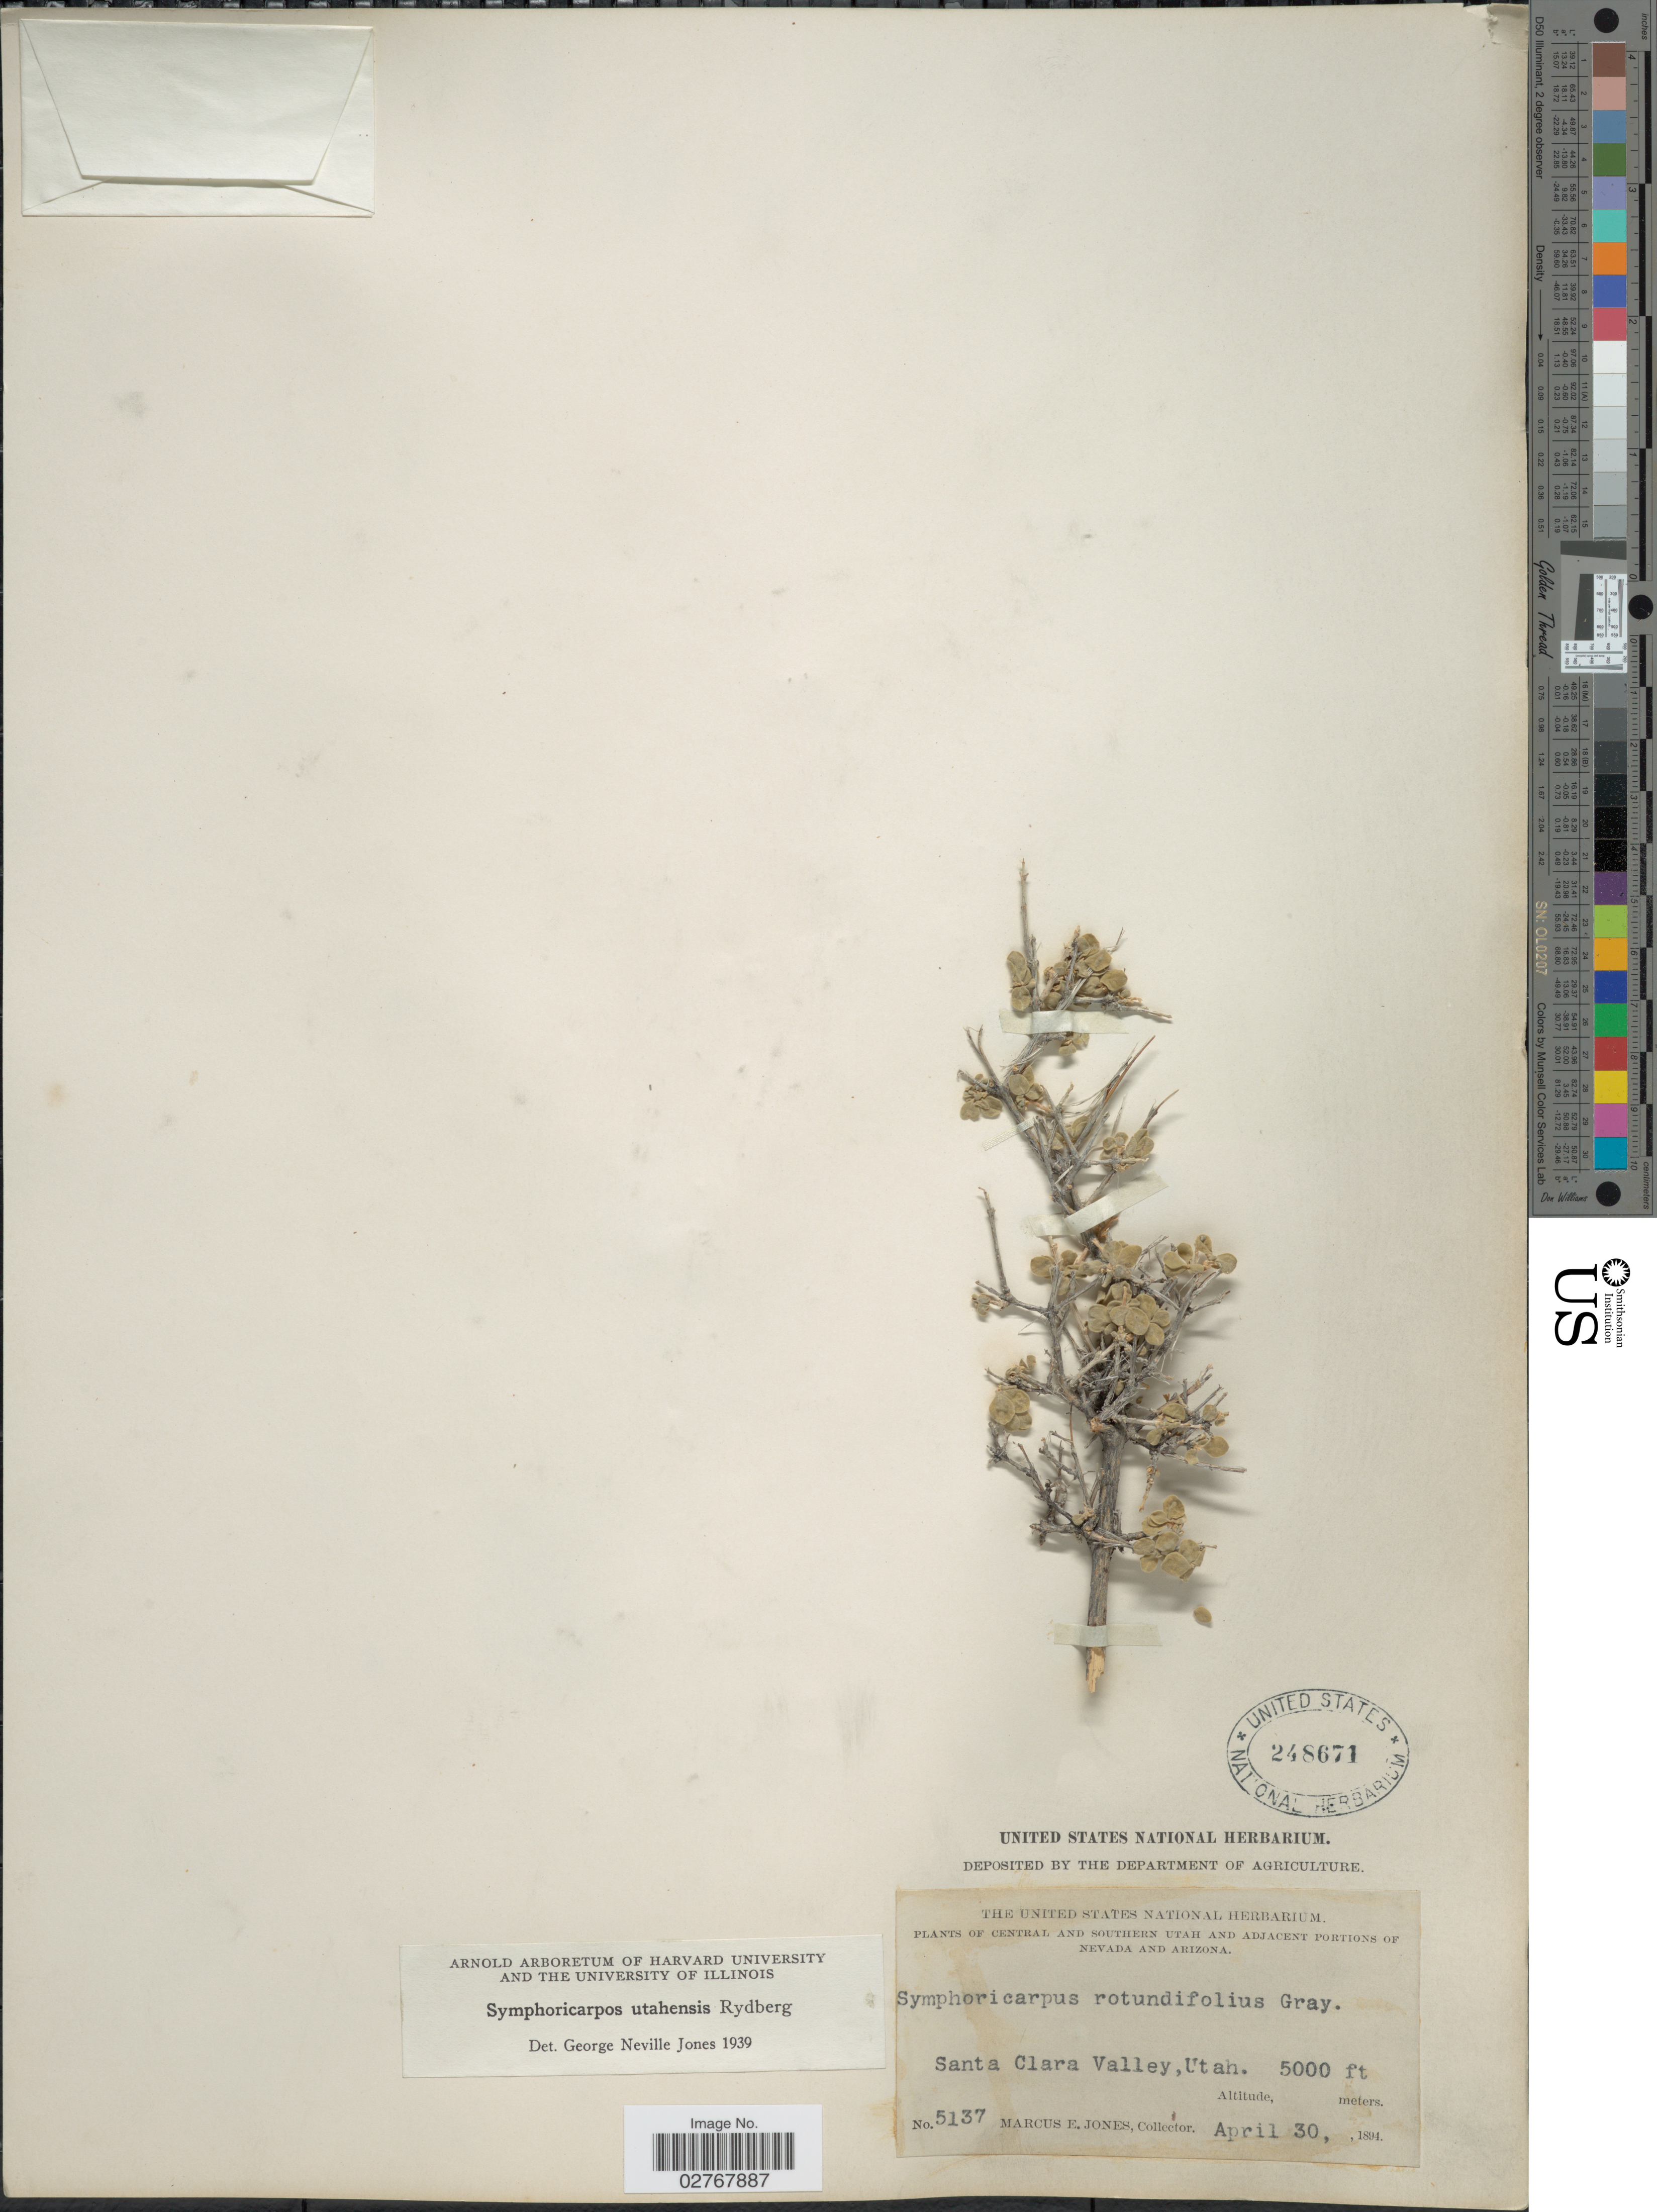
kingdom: Plantae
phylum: Tracheophyta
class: Magnoliopsida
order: Dipsacales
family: Caprifoliaceae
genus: Symphoricarpos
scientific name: Symphoricarpos utahensis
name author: Rydb.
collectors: M. E. Jones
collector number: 5137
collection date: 1894-04-30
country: United States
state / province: Utah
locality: Santa Clara Valley, Central and Southern Utah.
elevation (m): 1524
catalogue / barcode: US 248671